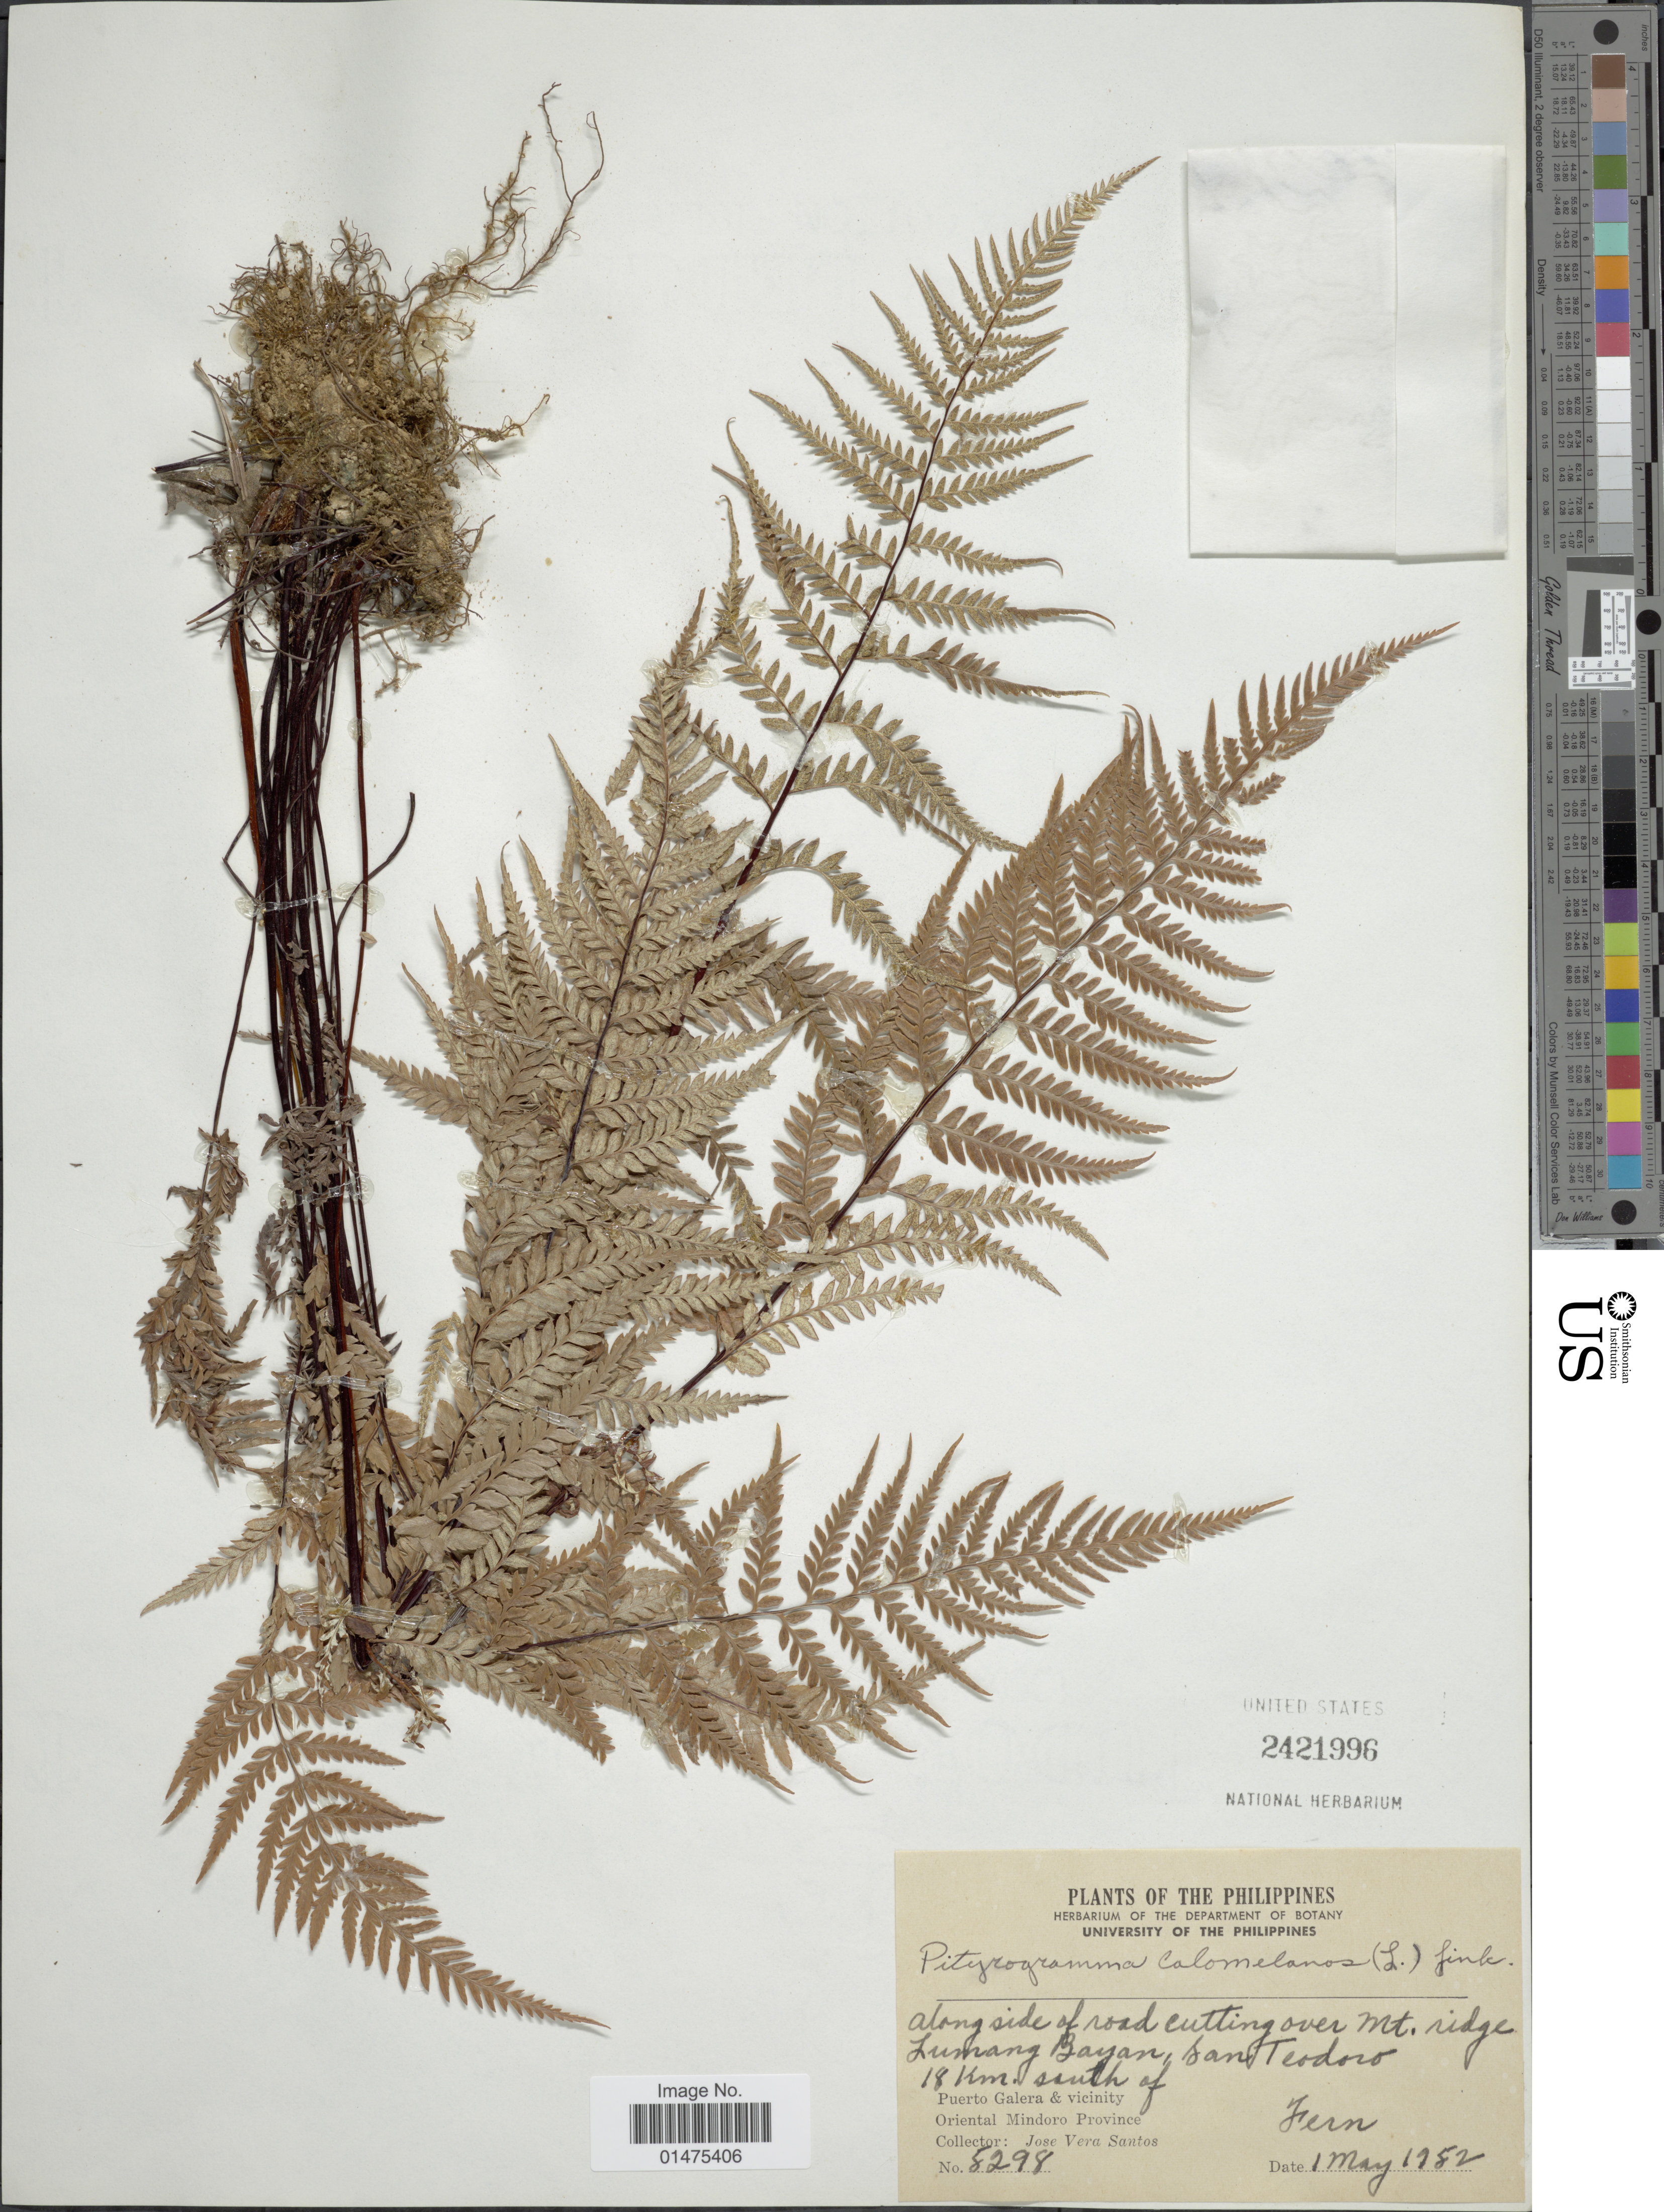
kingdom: Plantae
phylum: Tracheophyta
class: Polypodiopsida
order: Polypodiales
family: Pteridaceae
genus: Pityrogramma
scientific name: Pityrogramma calomelanos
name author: (L.) Link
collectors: J. V. Santos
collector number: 5298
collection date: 1952-05-01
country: Philippines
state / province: Mimaropa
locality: Along side of road cutting over Mt. ridge, Lumang Bayan, San Teadoro, 18 km. south of Puerto Galera & vicinity Oriental, Mindoro Province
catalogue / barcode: US 2421996